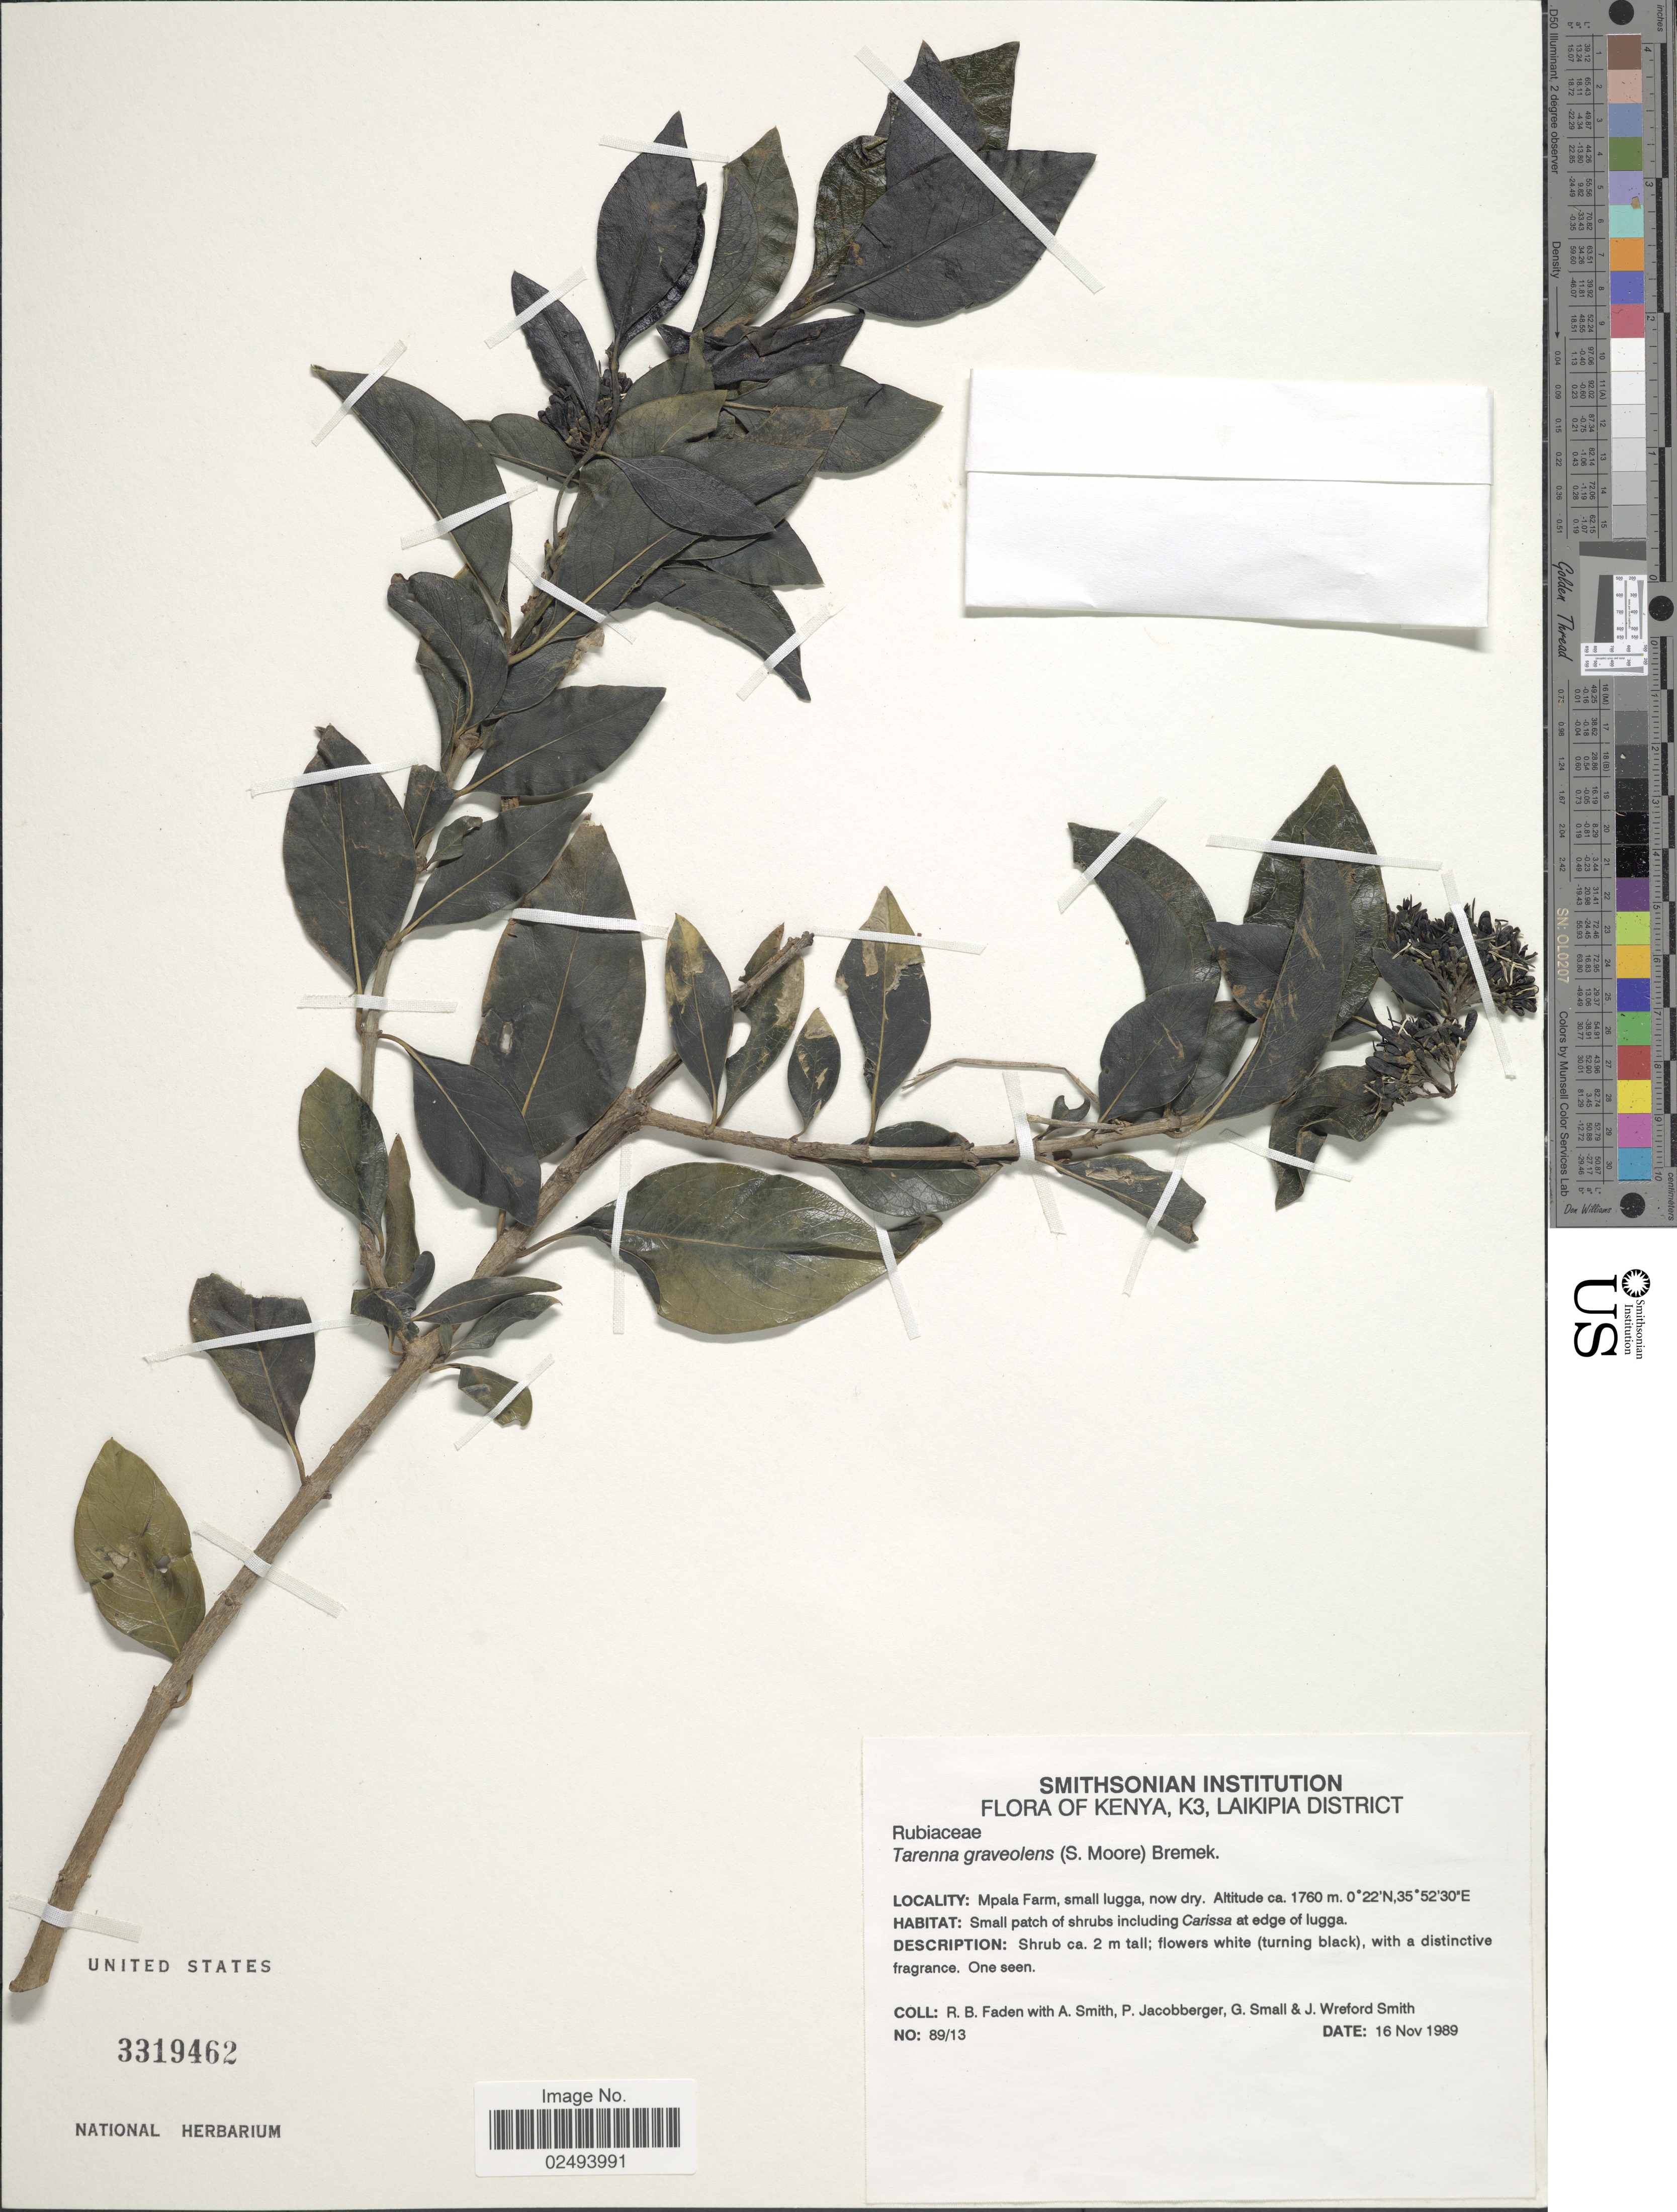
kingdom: Plantae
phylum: Tracheophyta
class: Magnoliopsida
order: Gentianales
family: Rubiaceae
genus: Coptosperma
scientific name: Coptosperma graveolens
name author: (S. Moore) Degreef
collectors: R. B. Faden, A. Smith, P. Jacobberger, G. Small & J. W. Smith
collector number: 89/13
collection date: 1989-11-16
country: Kenya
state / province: Laikipia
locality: K3, Laikipia District, Mpala Farm, small lugga, now dry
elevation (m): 1760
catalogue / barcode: US 3319462